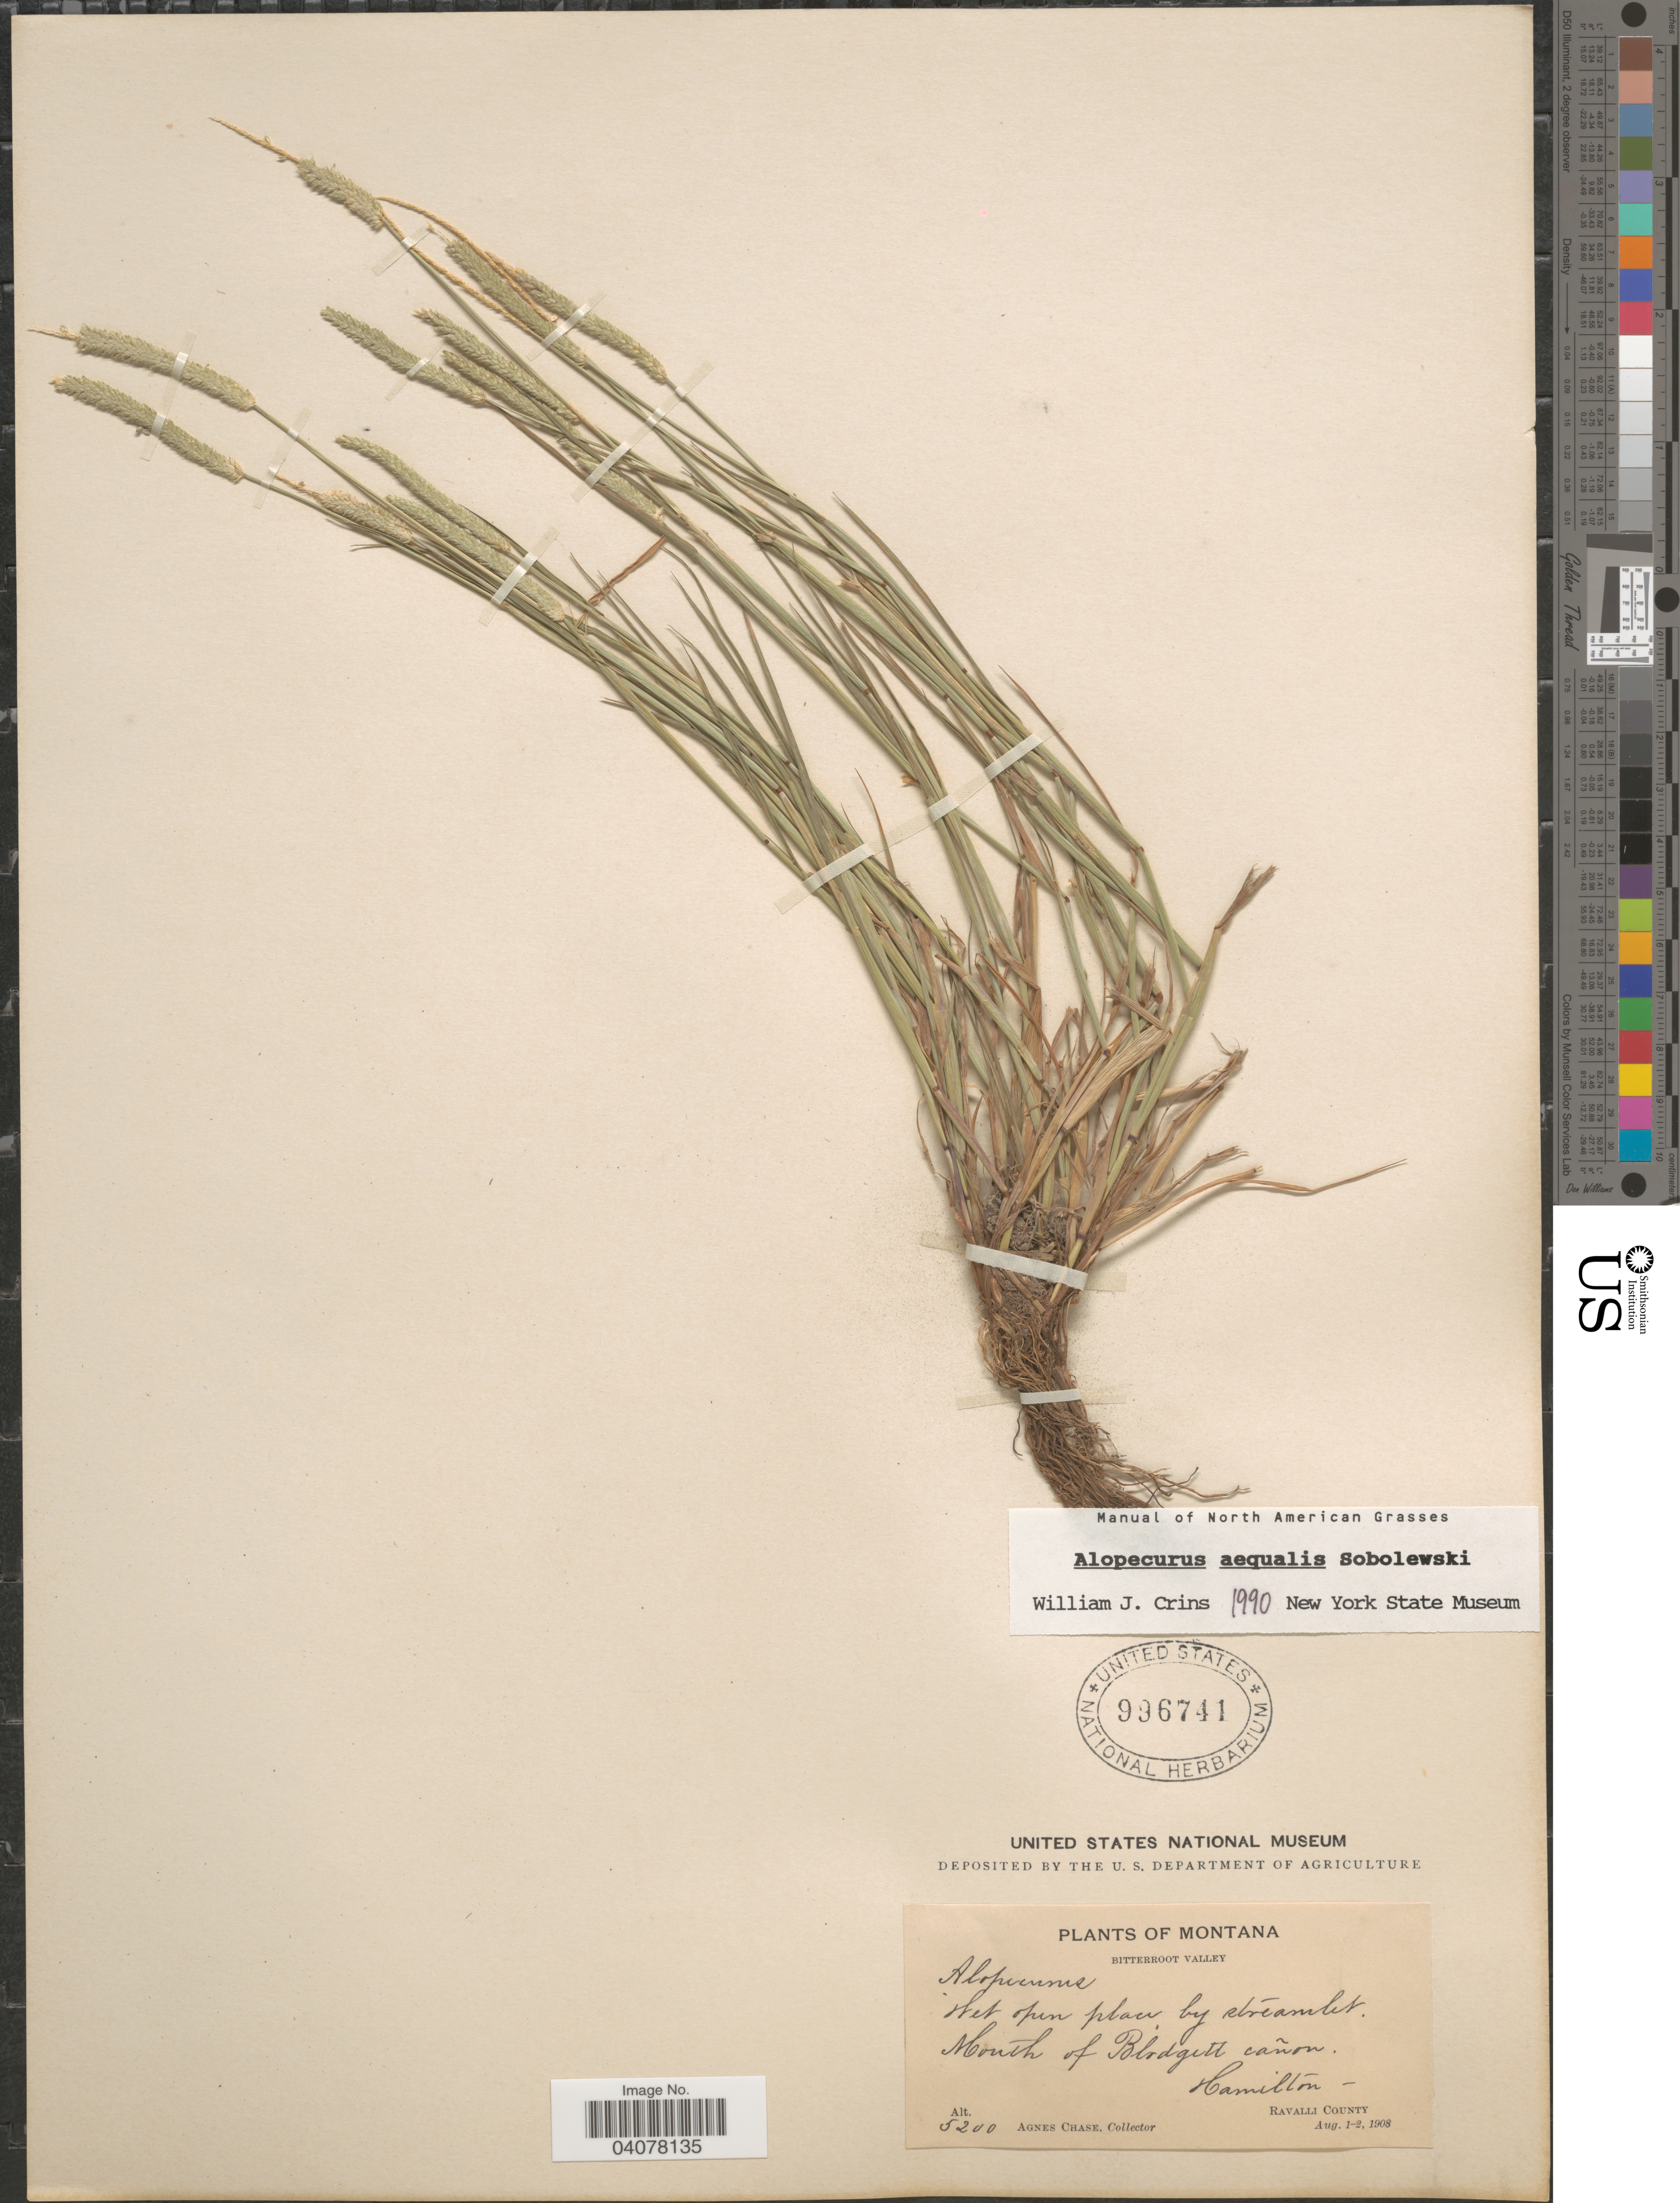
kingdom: Plantae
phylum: Tracheophyta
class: Liliopsida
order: Poales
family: Poaceae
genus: Alopecurus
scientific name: Alopecurus aequalis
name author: Sobol.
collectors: A. Chase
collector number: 5200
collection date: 1908-08-01/1908-08-02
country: United States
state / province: Montana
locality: Bitterroot Valley. Wet open place by streamlet. Mouth of Blodgett cañon. Hamilton - Ravalli County.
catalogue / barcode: US 996741